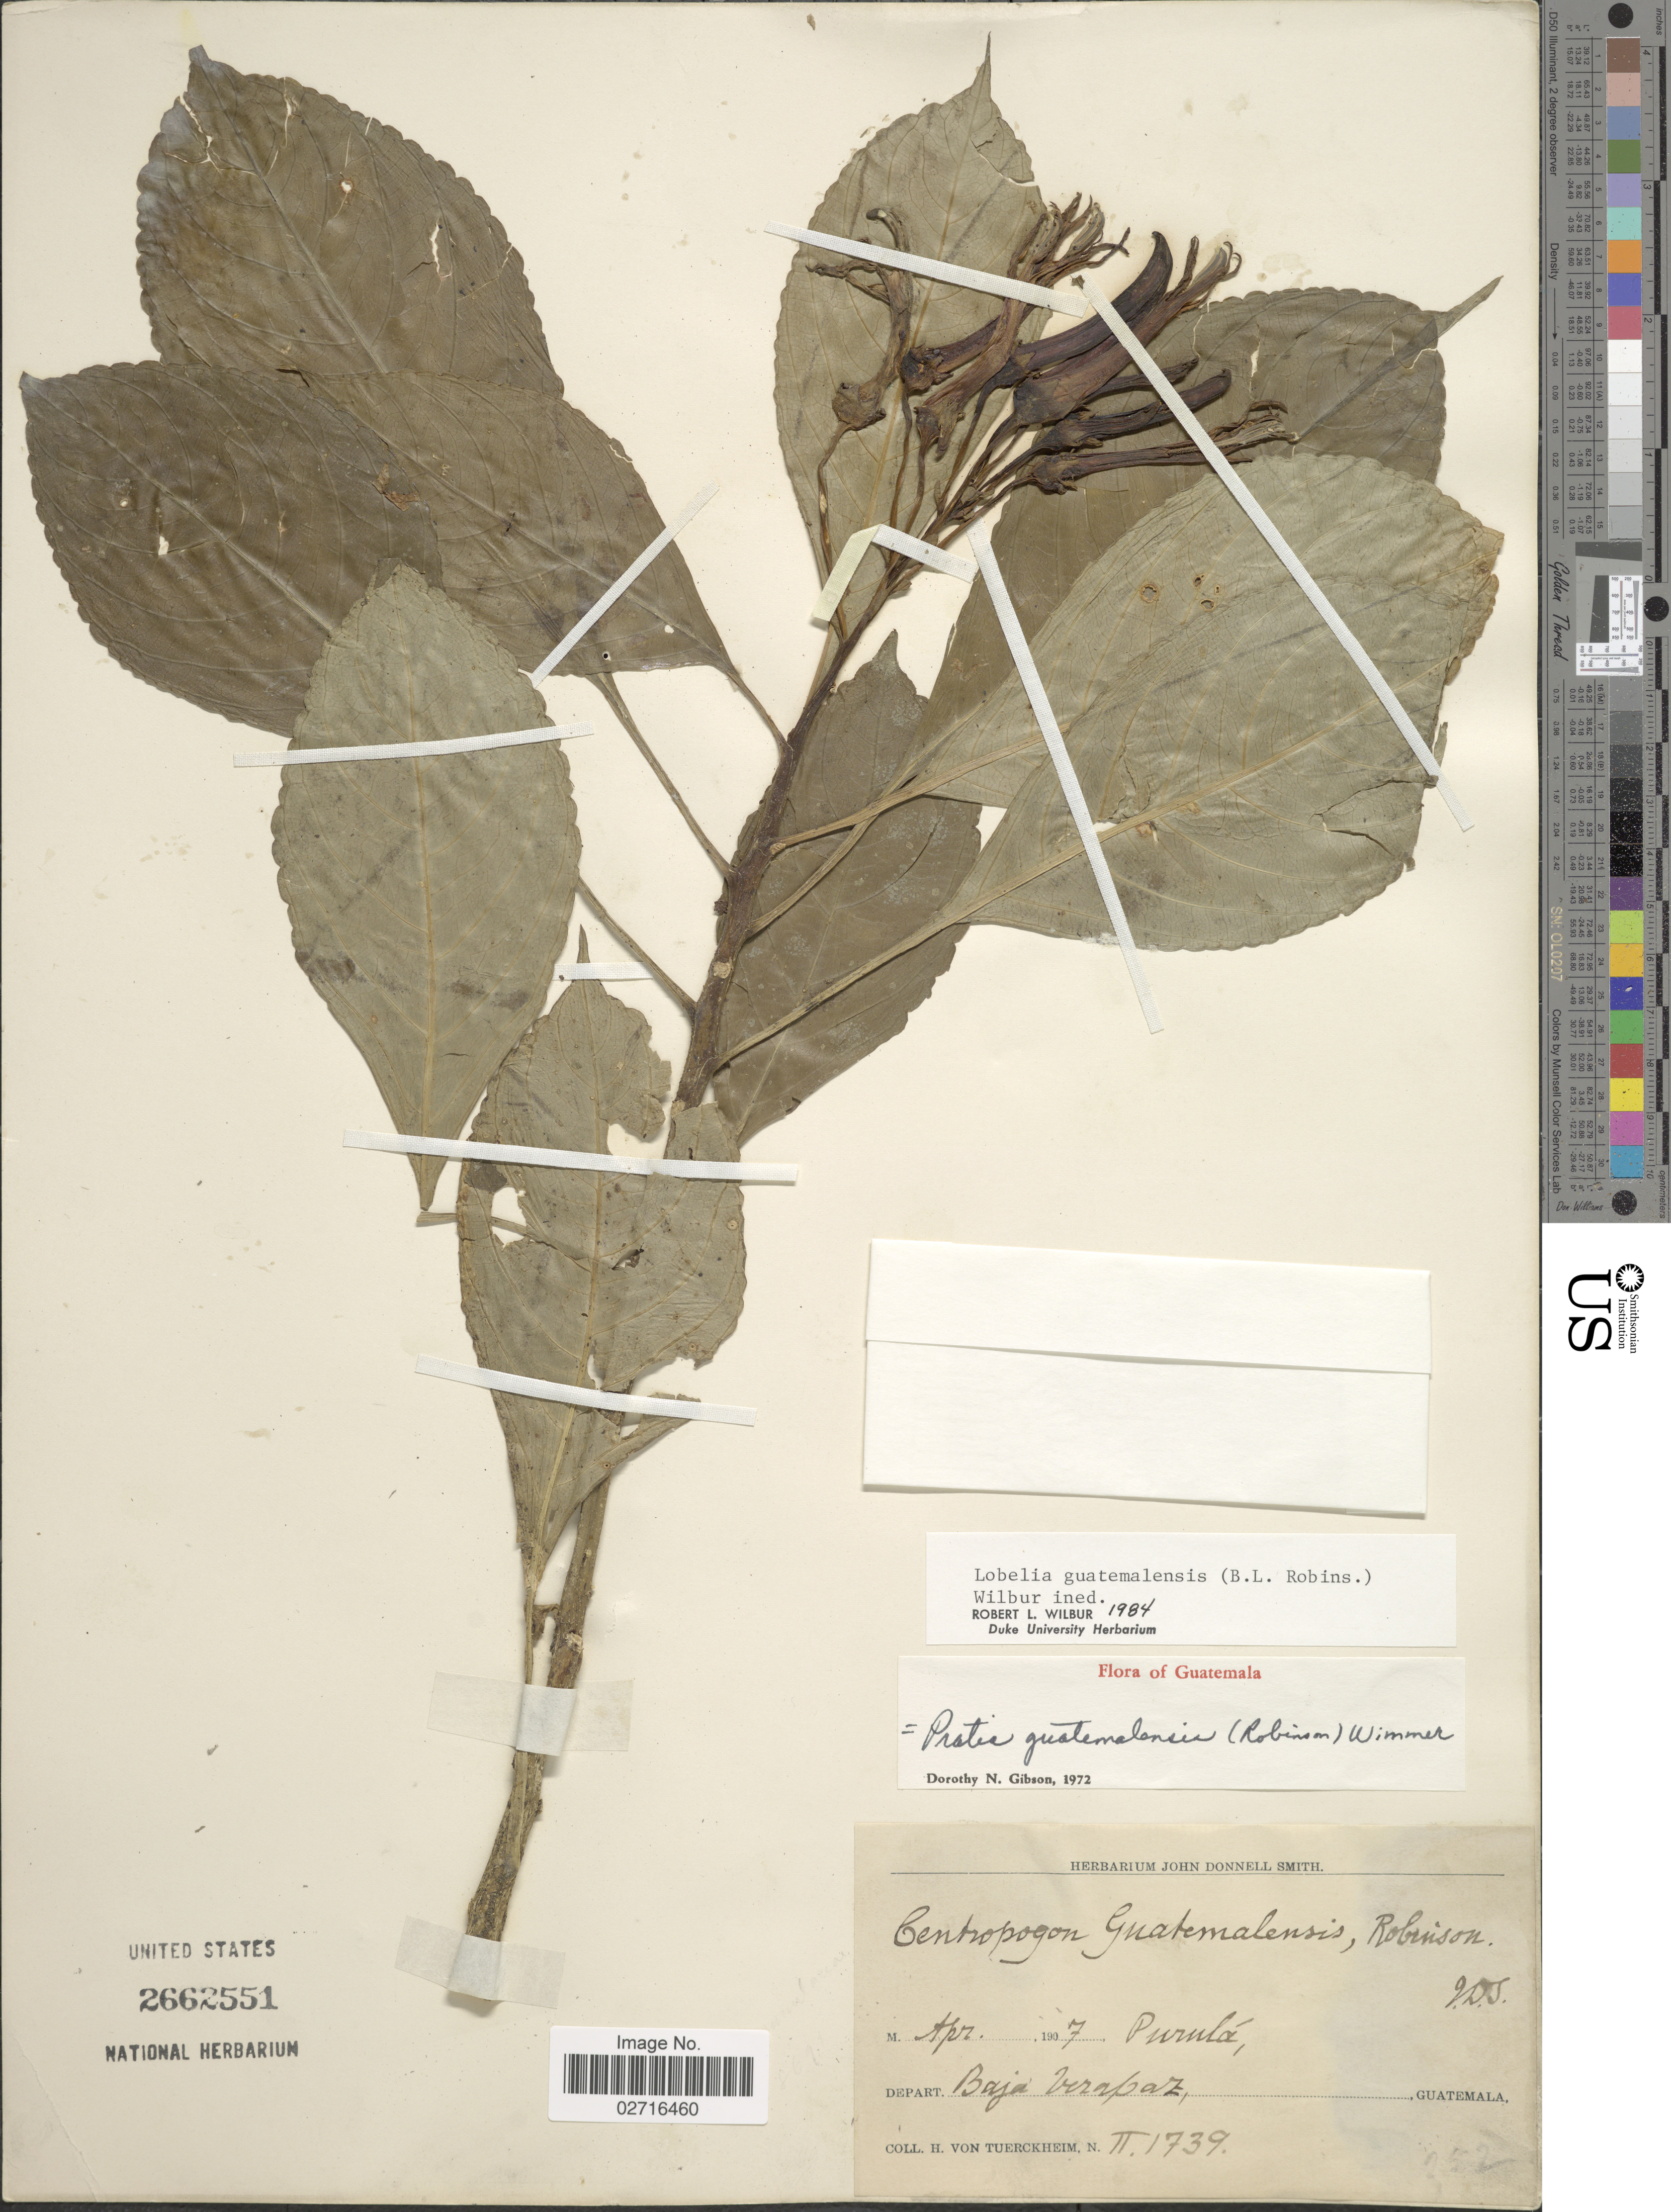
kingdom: Plantae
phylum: Tracheophyta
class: Magnoliopsida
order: Asterales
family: Campanulaceae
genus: Pratia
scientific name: Pratia guatemalensis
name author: (B.L. Rob. ex Donn. Sm.) E. Wimm.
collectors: H. von Türckheim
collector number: II 1739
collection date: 1907-04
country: Guatemala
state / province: Baja Verapaz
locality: Purulá, Depart. Baja Verapaz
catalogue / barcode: US 2662551